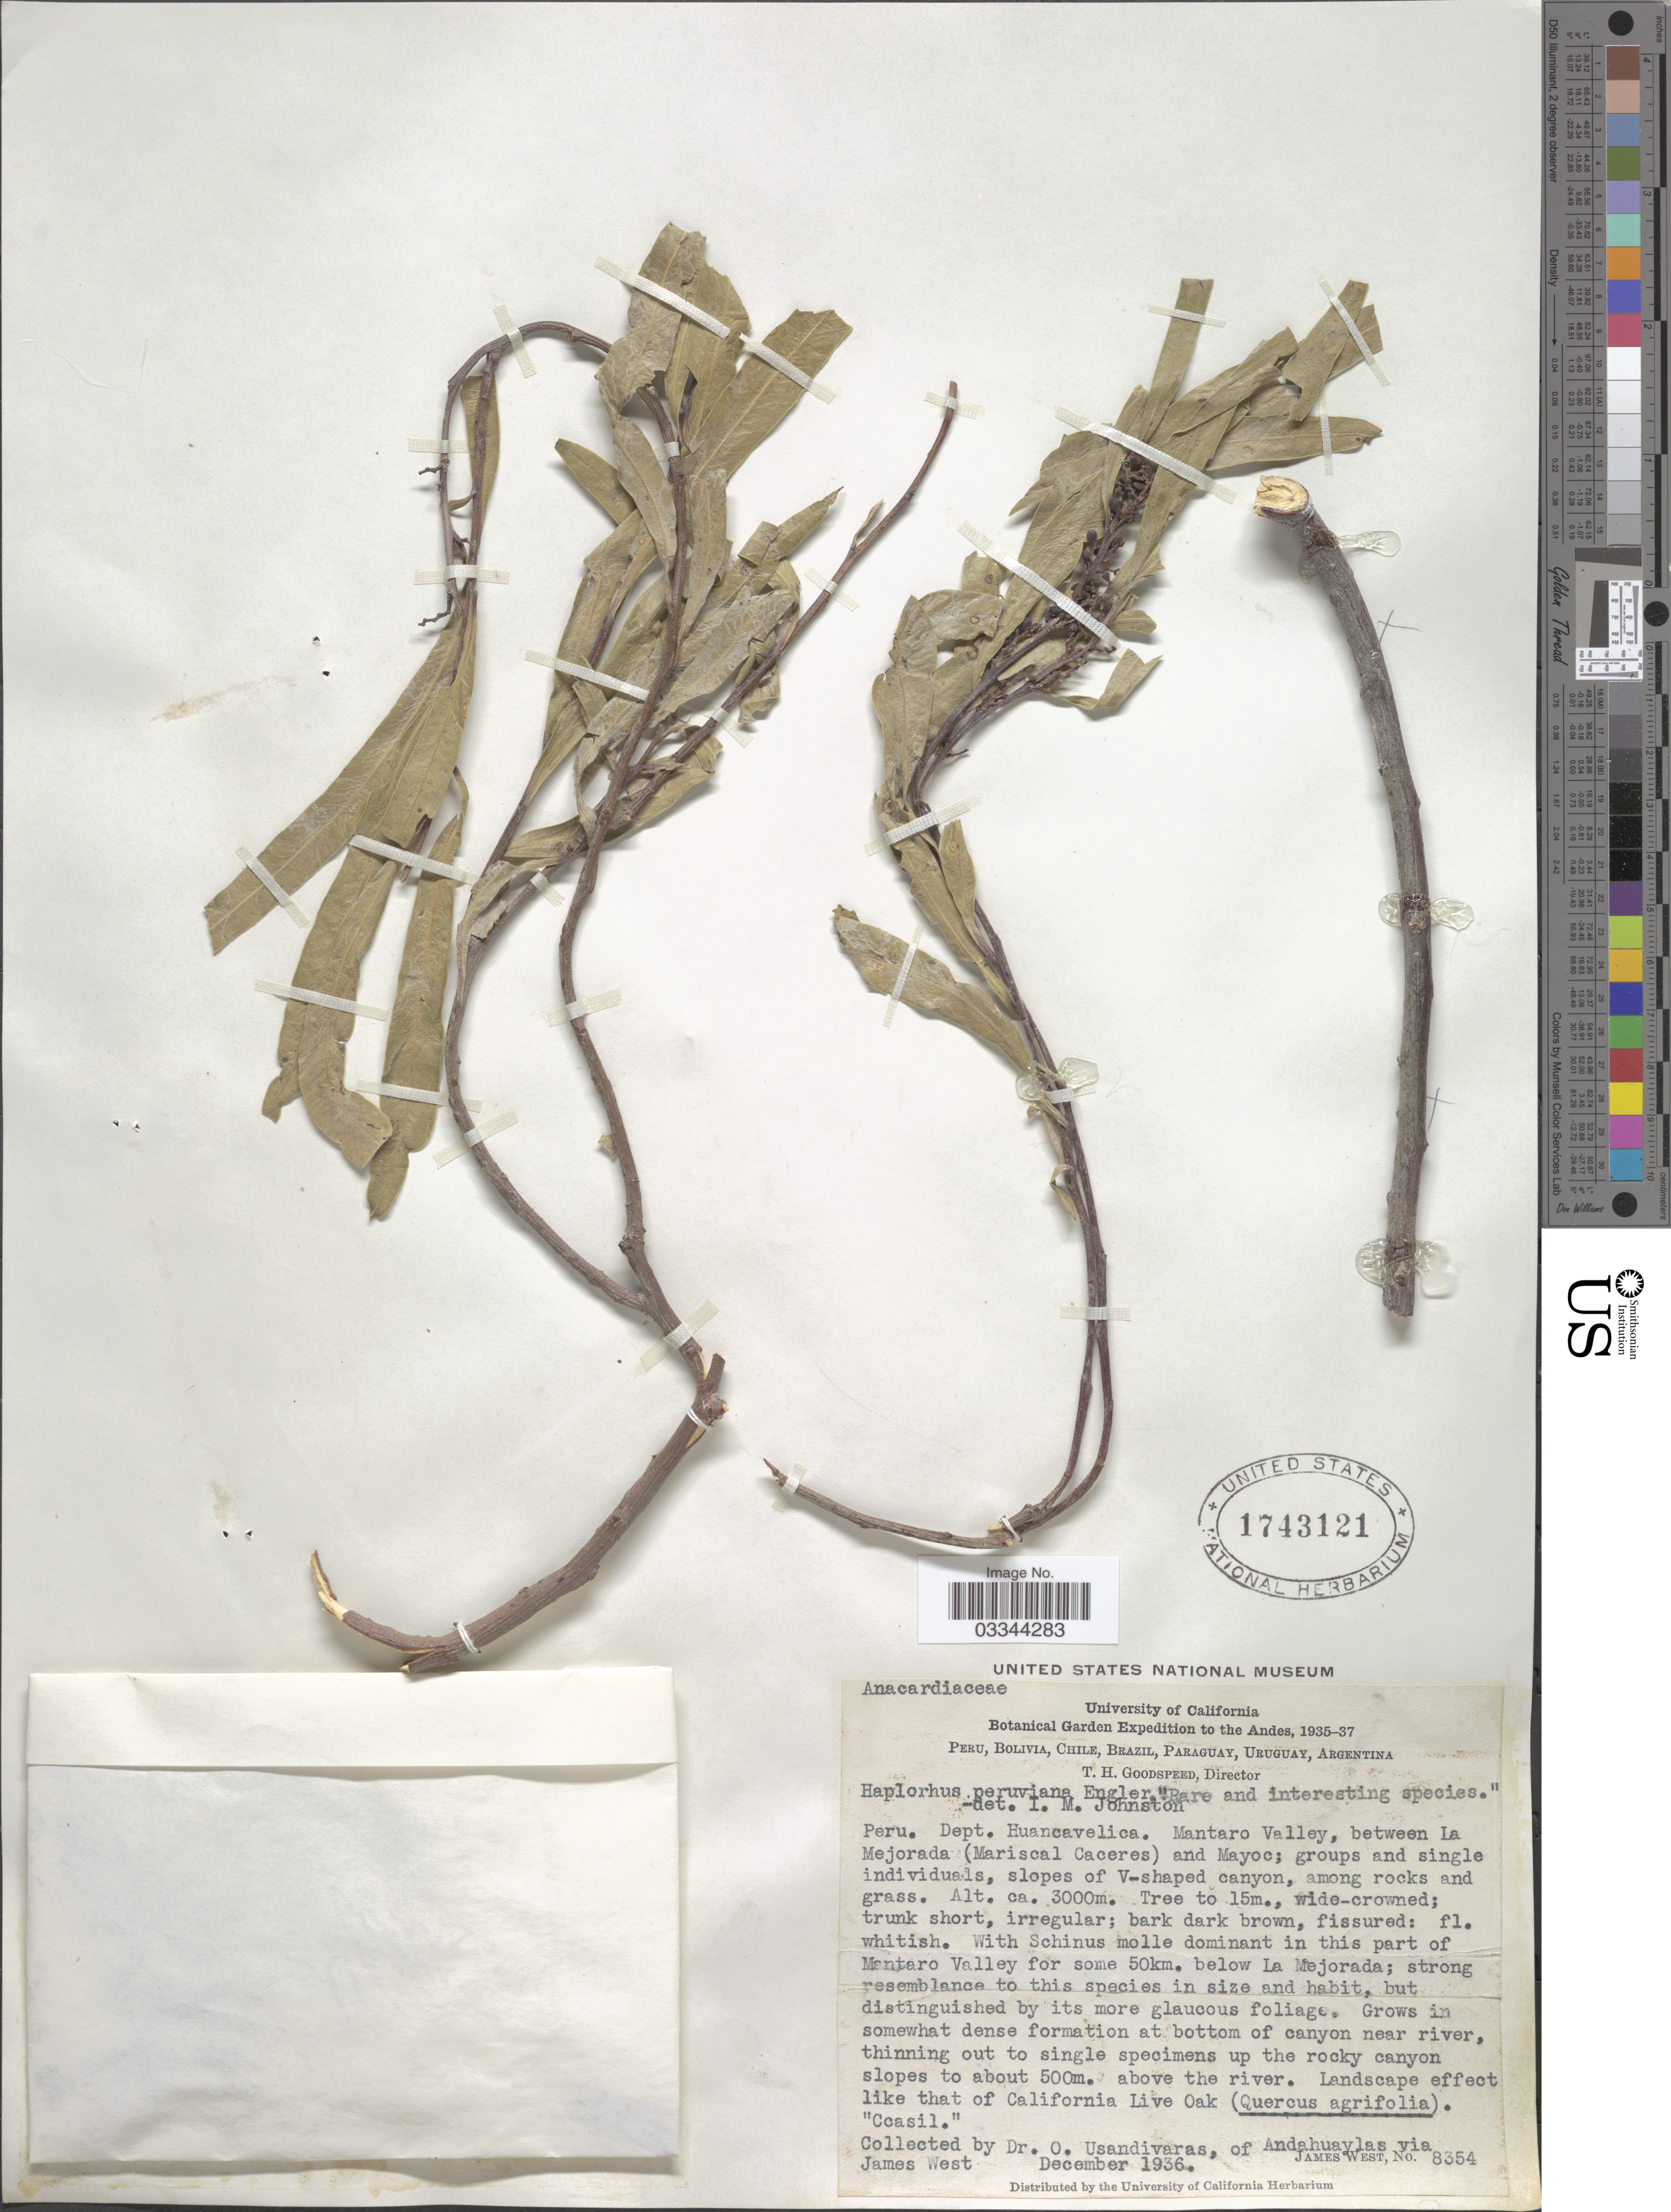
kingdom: Plantae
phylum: Tracheophyta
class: Magnoliopsida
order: Sapindales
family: Anacardiaceae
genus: Haplorhus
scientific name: Haplorhus peruviana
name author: Engl.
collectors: O. Usandivaras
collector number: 8354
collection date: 1936-12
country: Peru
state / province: Huancavelica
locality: Dept. Huancavelica. Mantaro Valley, between La Mejorada (Mariscal Caceres) and Mayoc.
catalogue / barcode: US 1743121